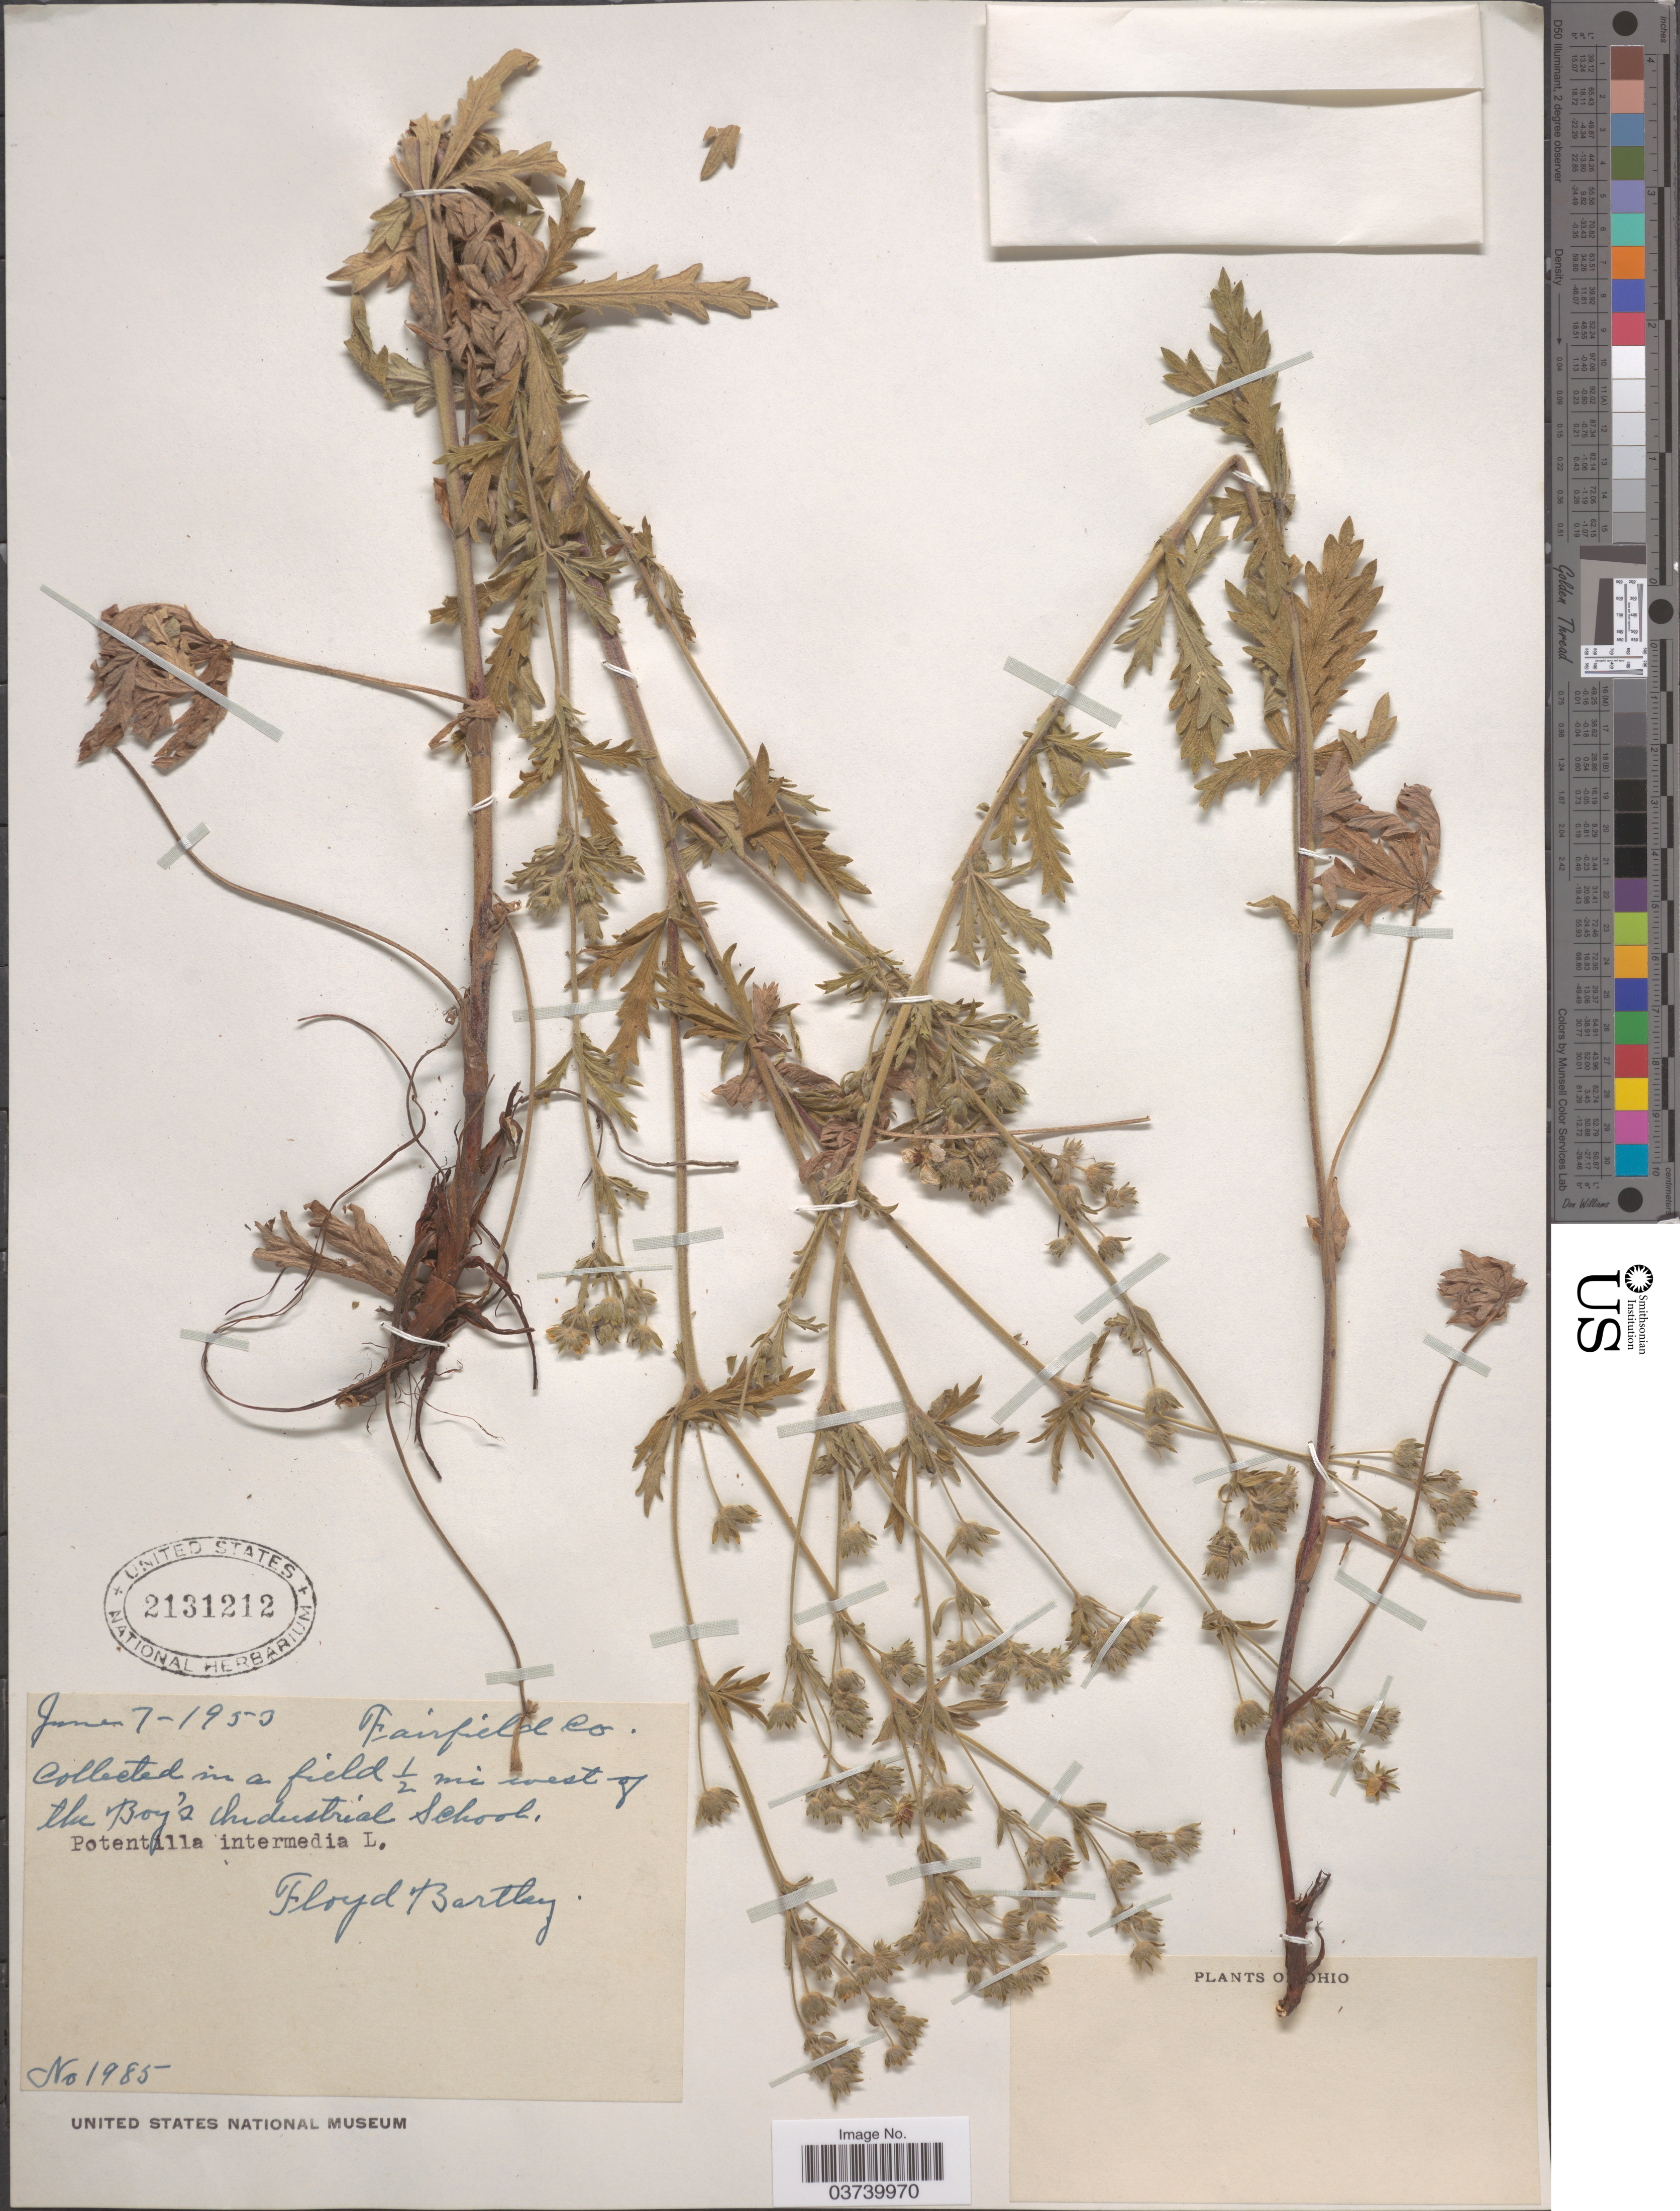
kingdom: Plantae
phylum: Tracheophyta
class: Magnoliopsida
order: Rosales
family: Rosaceae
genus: Potentilla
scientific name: Potentilla intermedia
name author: L.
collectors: F. Bartley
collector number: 1985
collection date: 1950-06-07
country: United States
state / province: Ohio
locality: Fairfield Co. In a field ½ mi west of the Boy's Industrial School.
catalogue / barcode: US 2131212